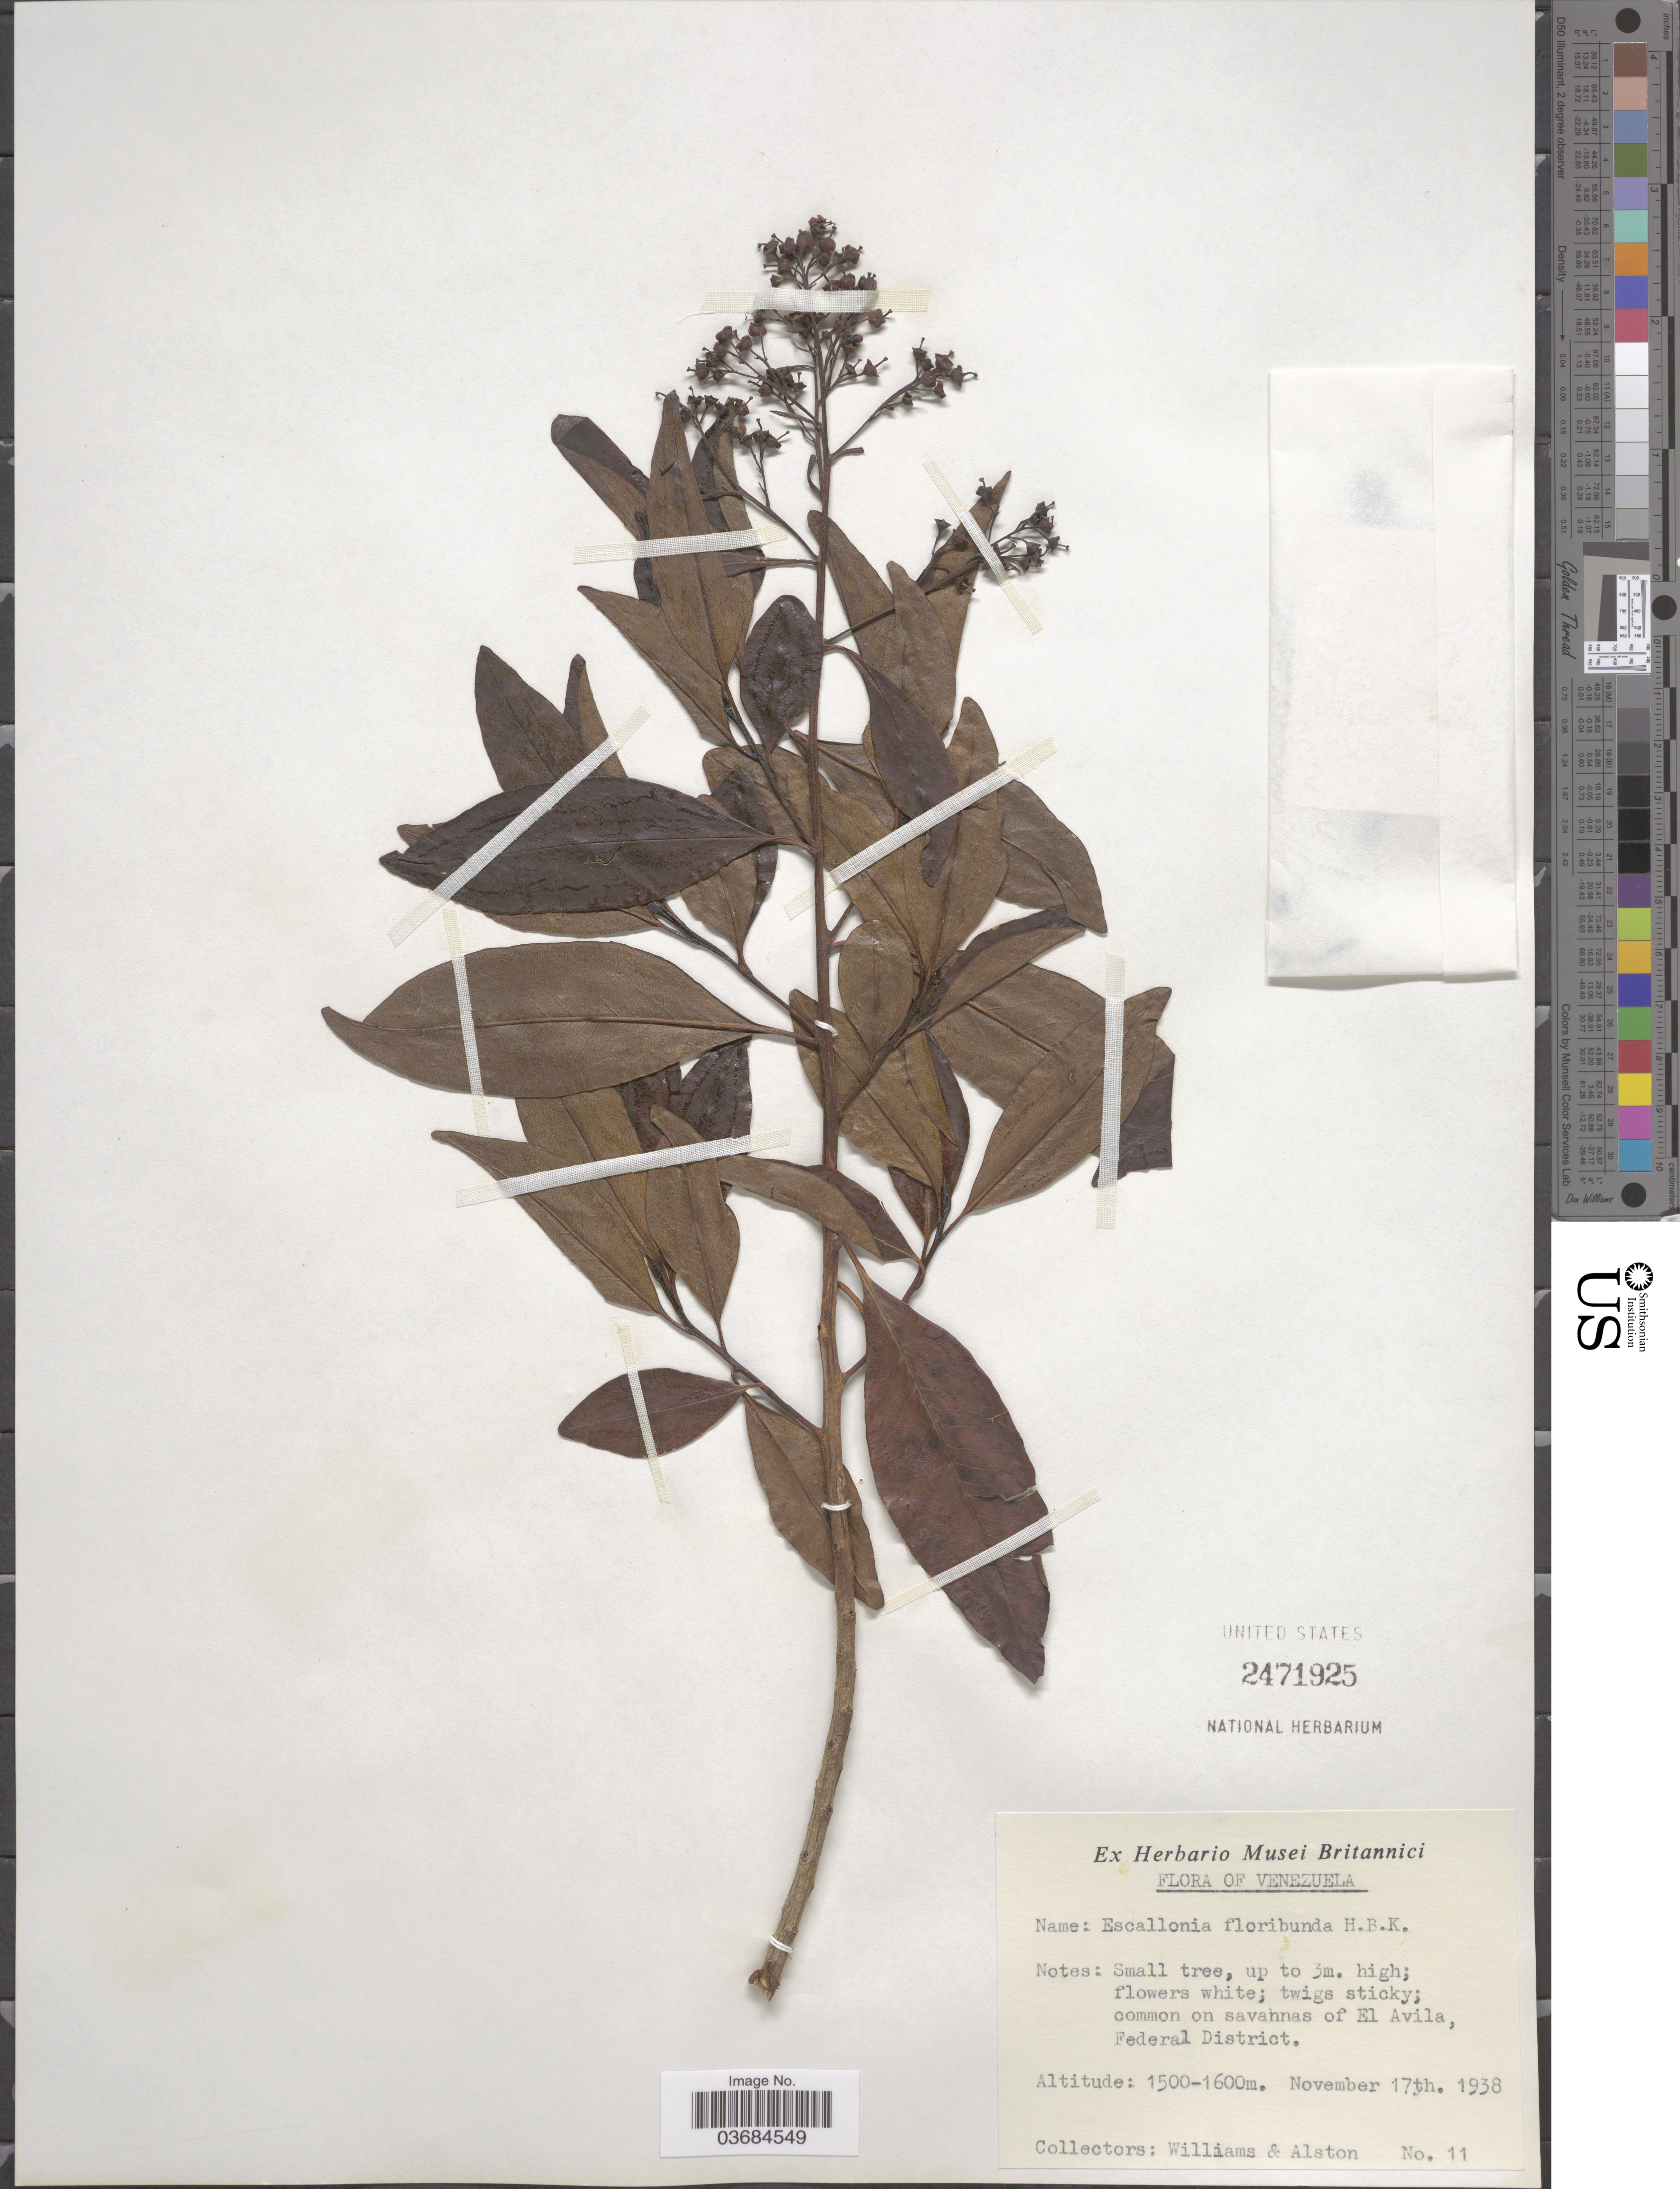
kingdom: Plantae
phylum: Tracheophyta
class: Magnoliopsida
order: Escalloniales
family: Escalloniaceae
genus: Escallonia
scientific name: Escallonia paniculata var. paniculata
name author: (Ruiz & Pav.) Roem. & Schult.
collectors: -- Williams & Alston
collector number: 11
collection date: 1938-11-17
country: Venezuela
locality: Common on savannas of El Avila, Federal District.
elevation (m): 1500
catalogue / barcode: US 2471925